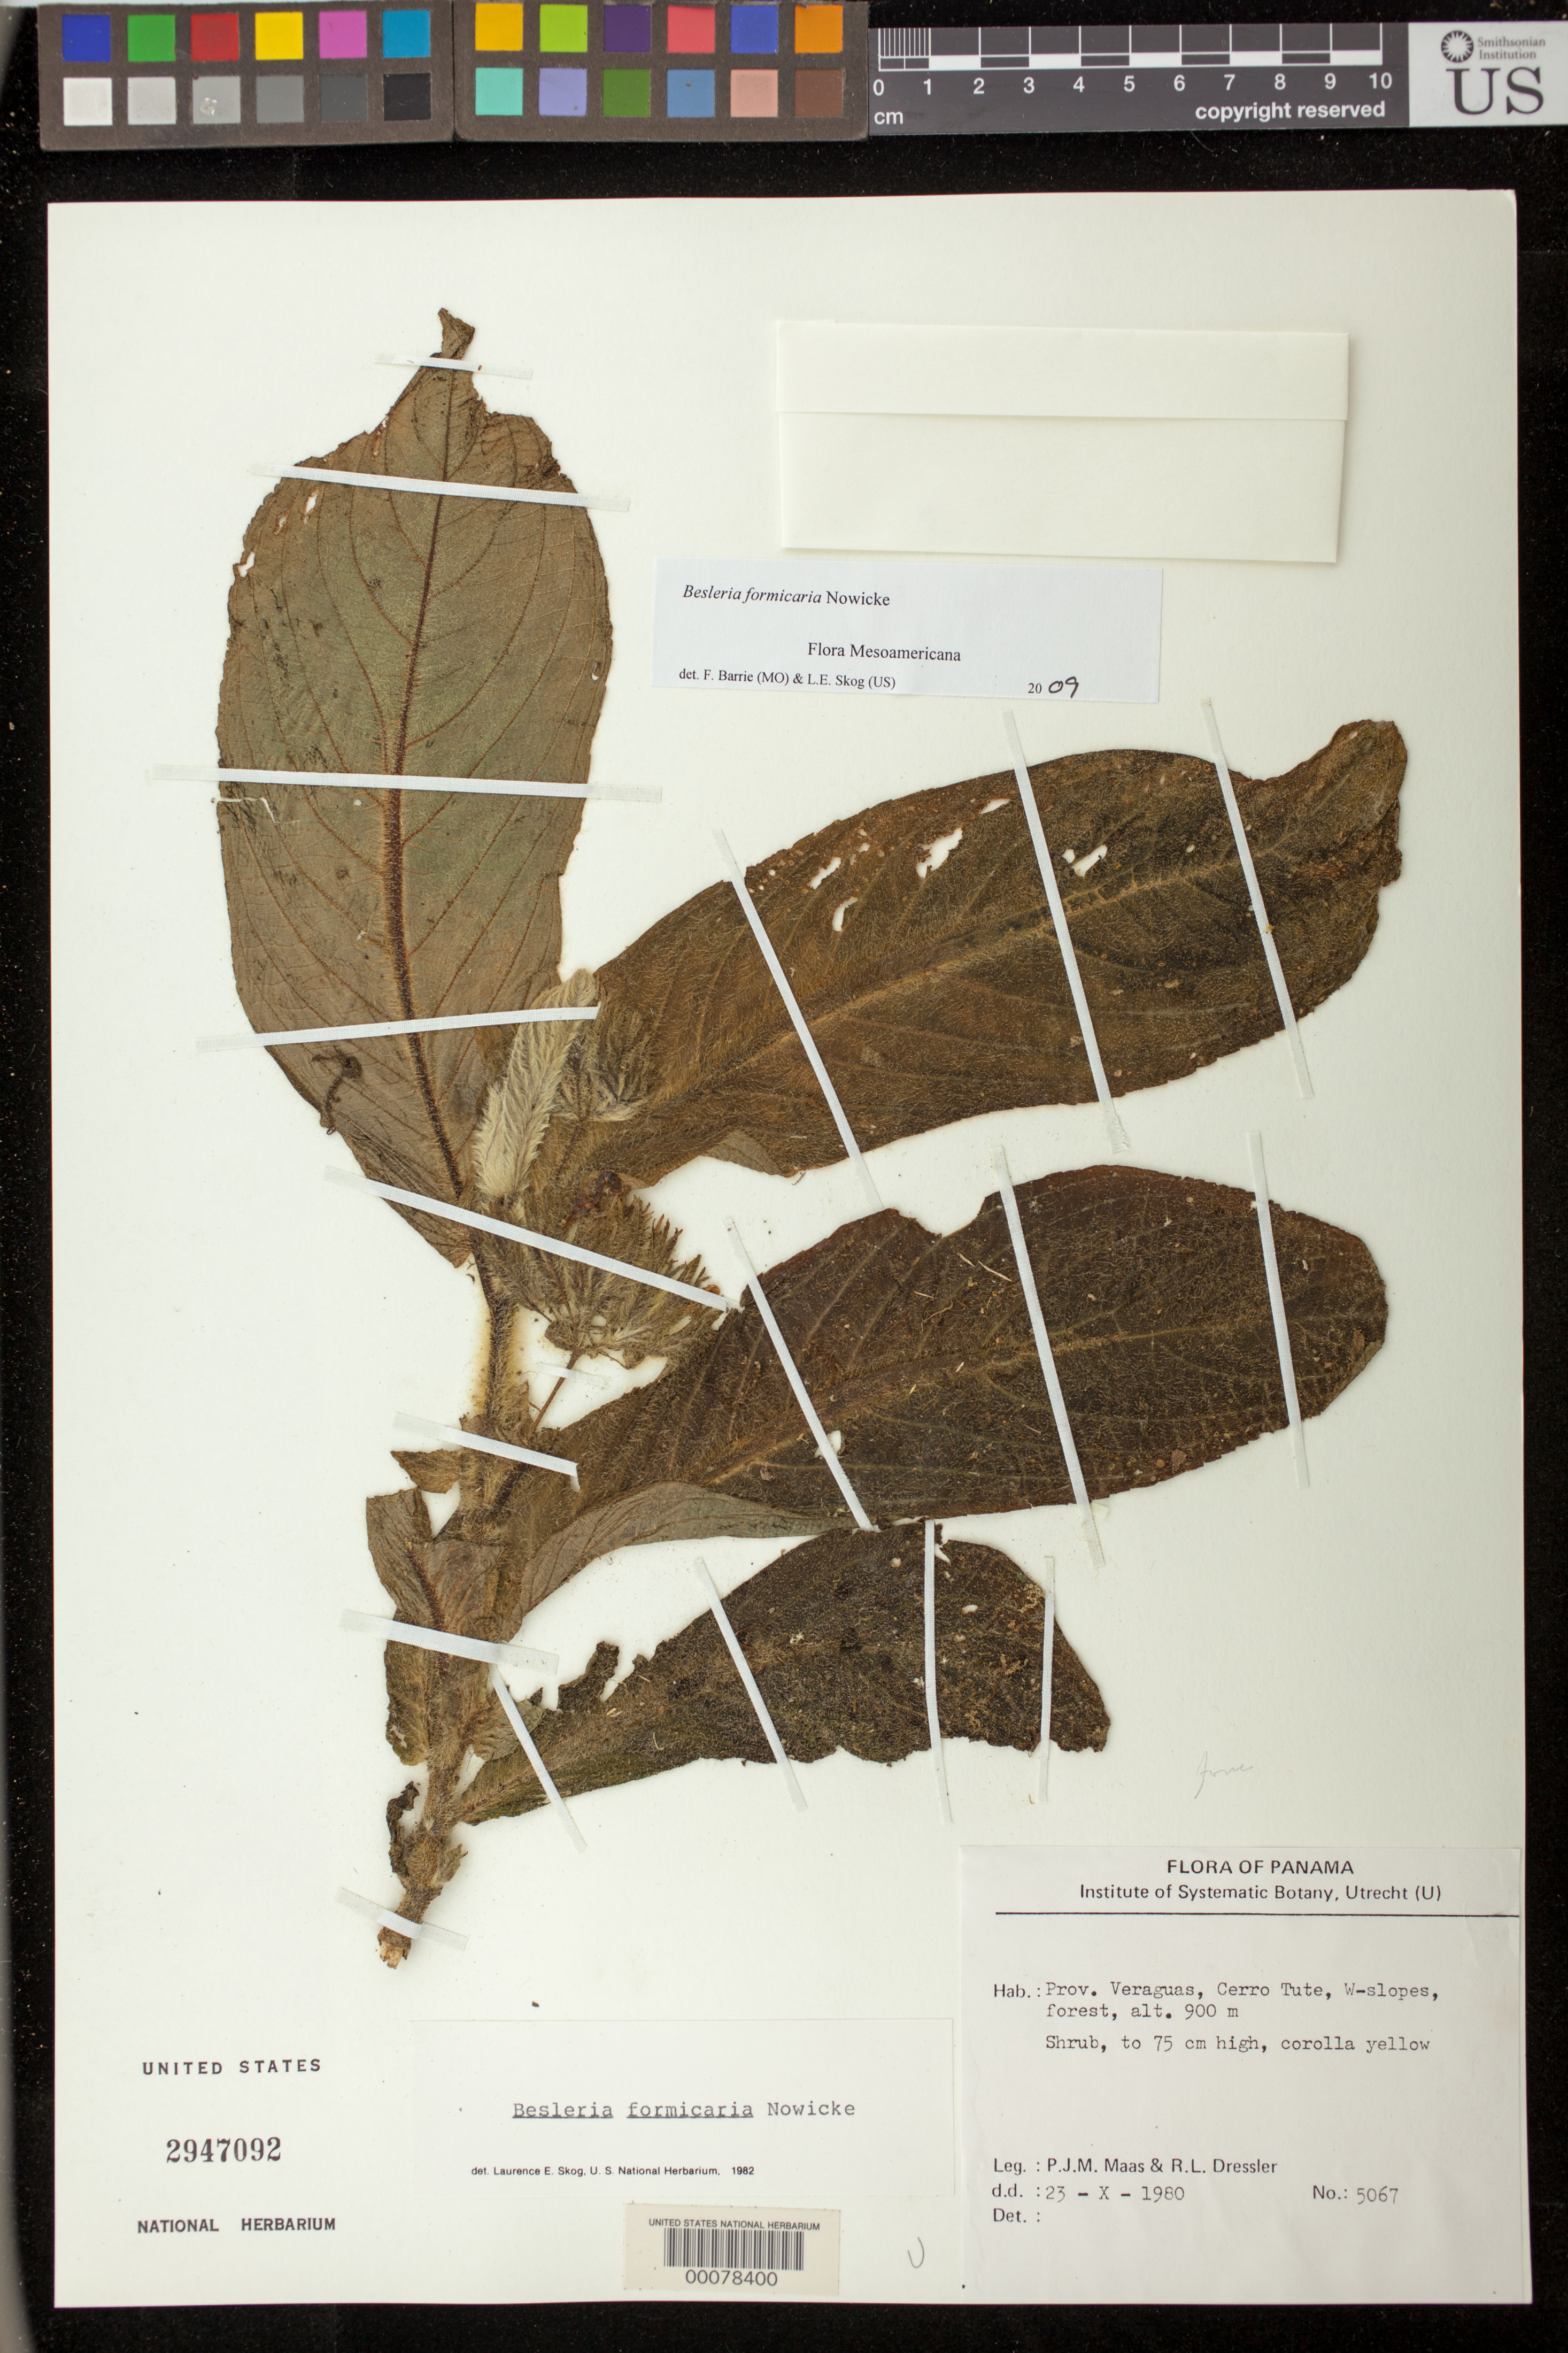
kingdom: Plantae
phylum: Tracheophyta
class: Magnoliopsida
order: Lamiales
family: Gesneriaceae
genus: Besleria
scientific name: Besleria formicaria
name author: Nowicke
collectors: P. Maas & R. Dressler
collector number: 5067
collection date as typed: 23 Oct 1980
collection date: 1980-10-23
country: Panama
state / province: Veraguas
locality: Cerro Tute, W slopes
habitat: Forest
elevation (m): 900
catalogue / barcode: US 2947092